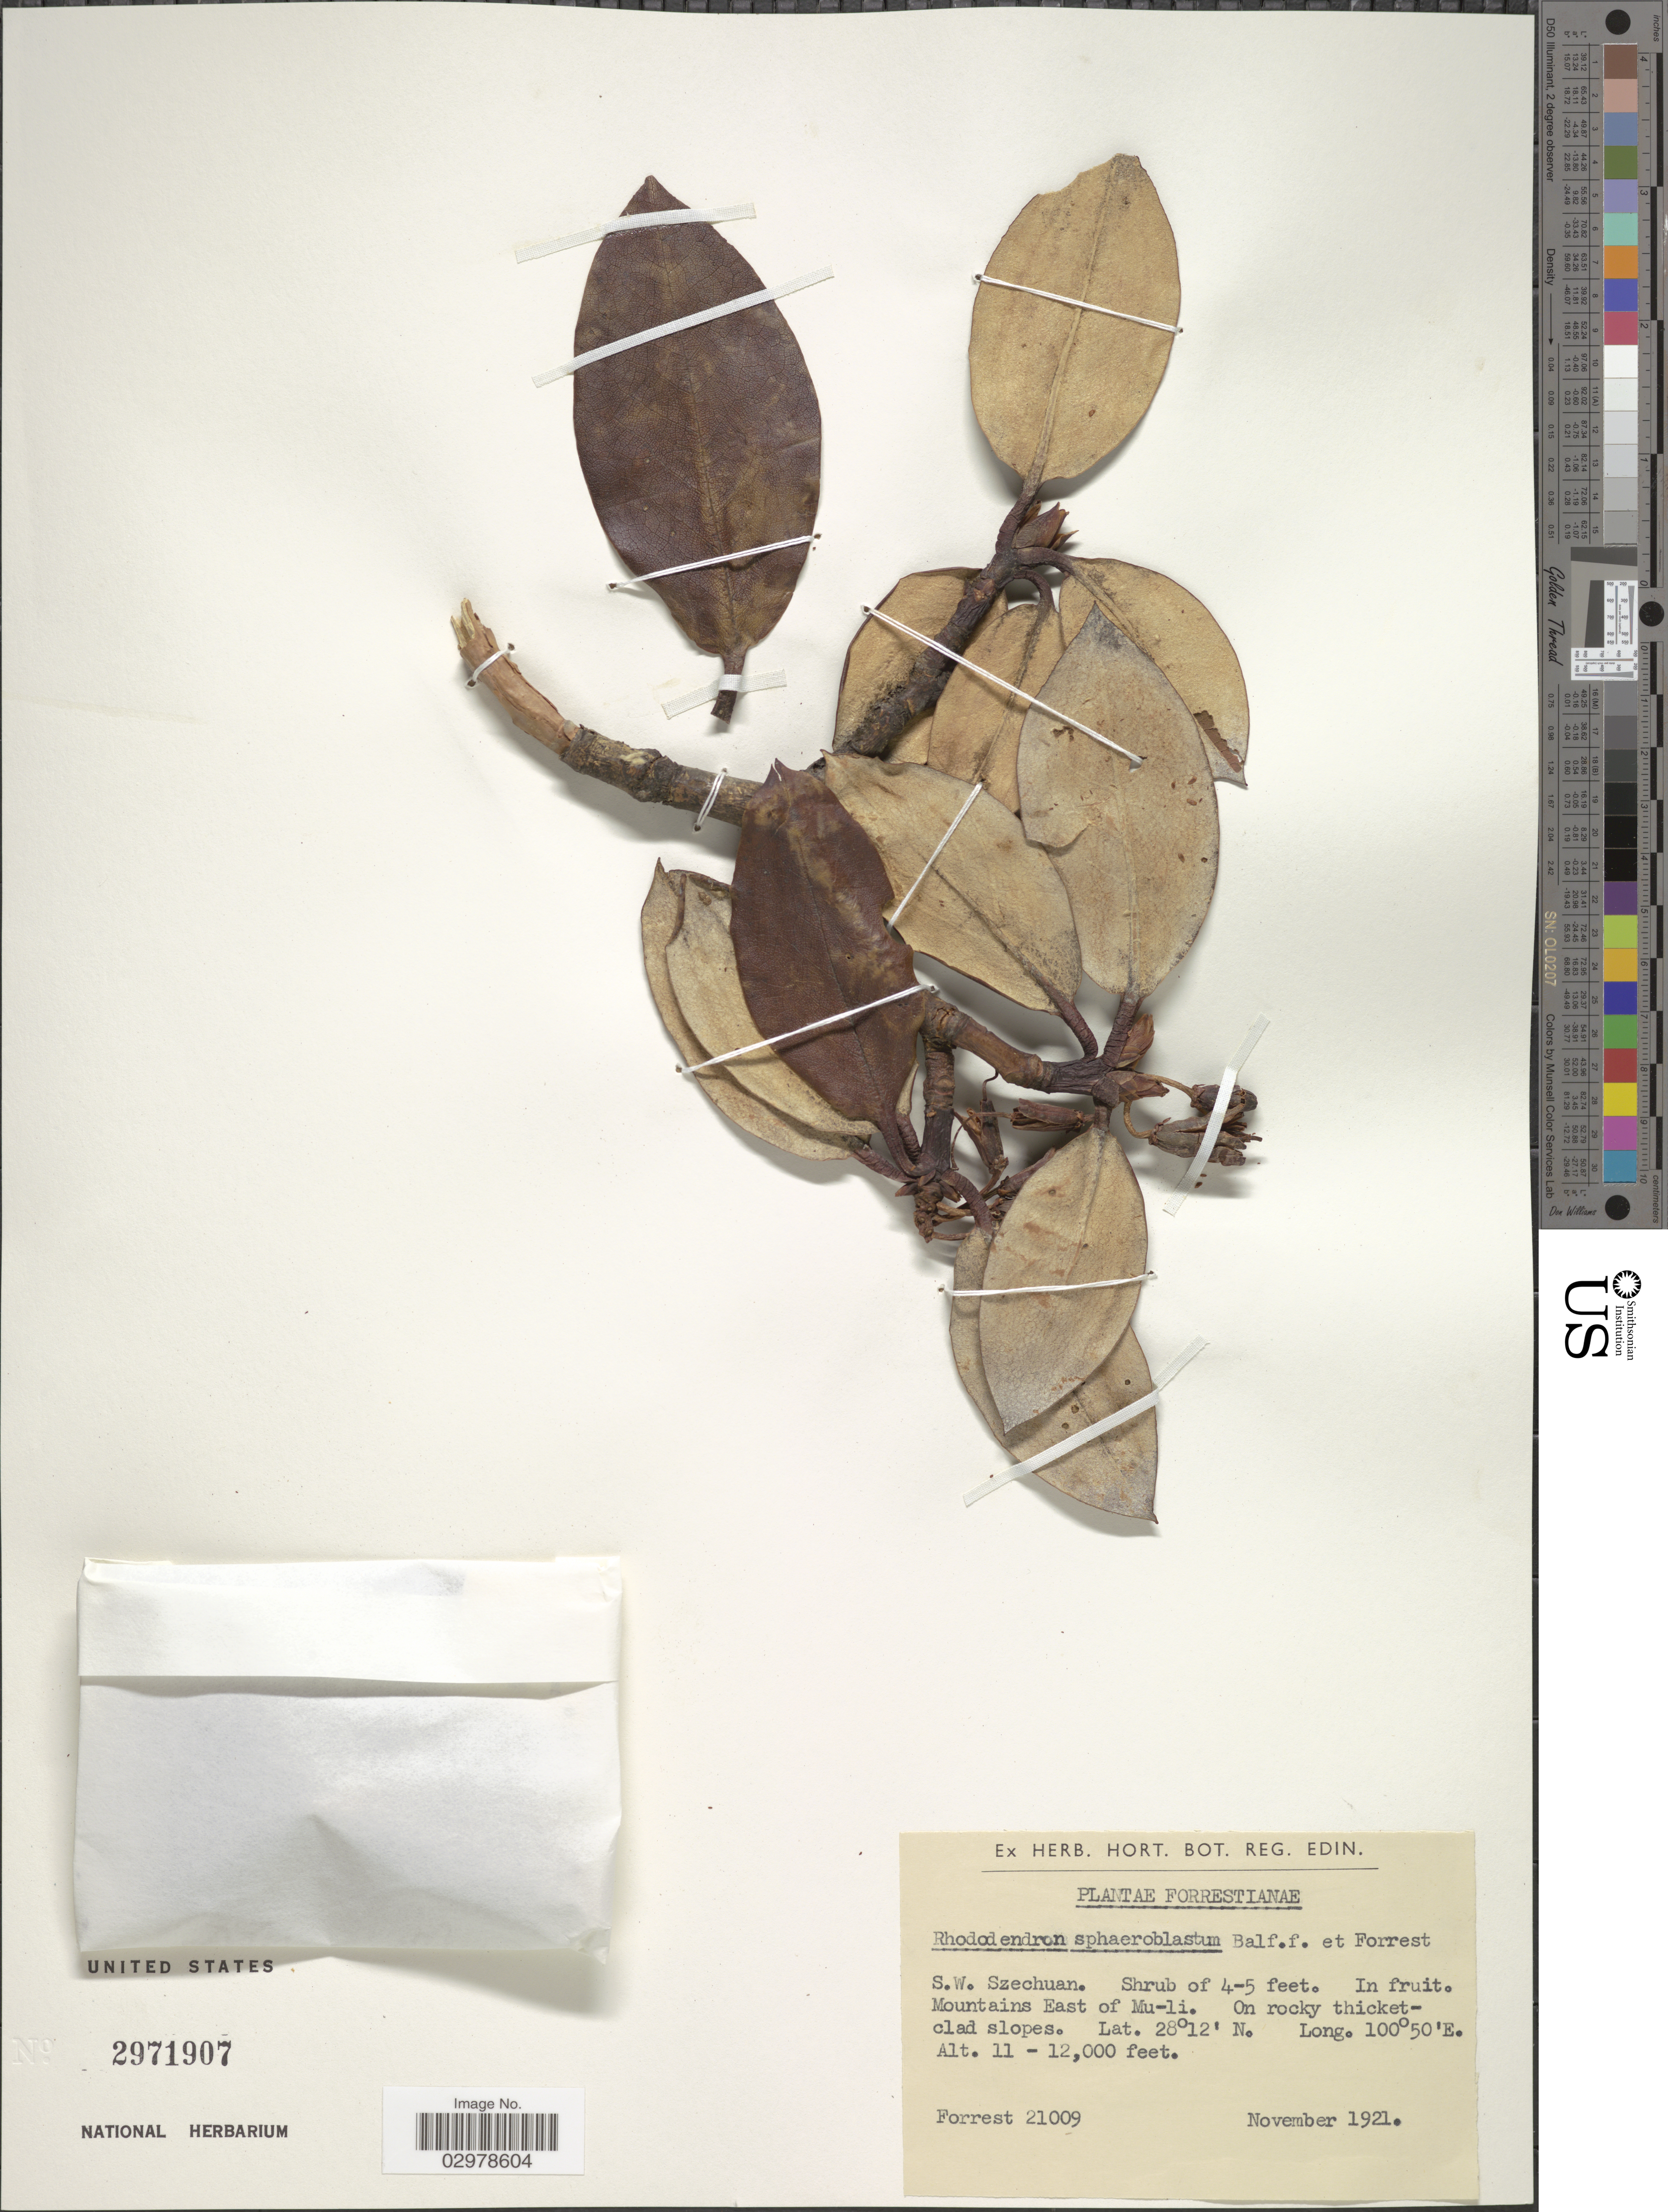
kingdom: Plantae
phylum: Tracheophyta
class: Magnoliopsida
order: Ericales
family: Ericaceae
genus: Rhododendron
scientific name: Rhododendron sphaeroblastum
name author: Balf. f. & Forrest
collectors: -. Forrest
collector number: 21009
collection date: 1921-11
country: China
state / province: Sichuan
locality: S.W. Szechuan. Mountains East of Mu-li.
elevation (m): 3353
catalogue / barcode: US 2971907